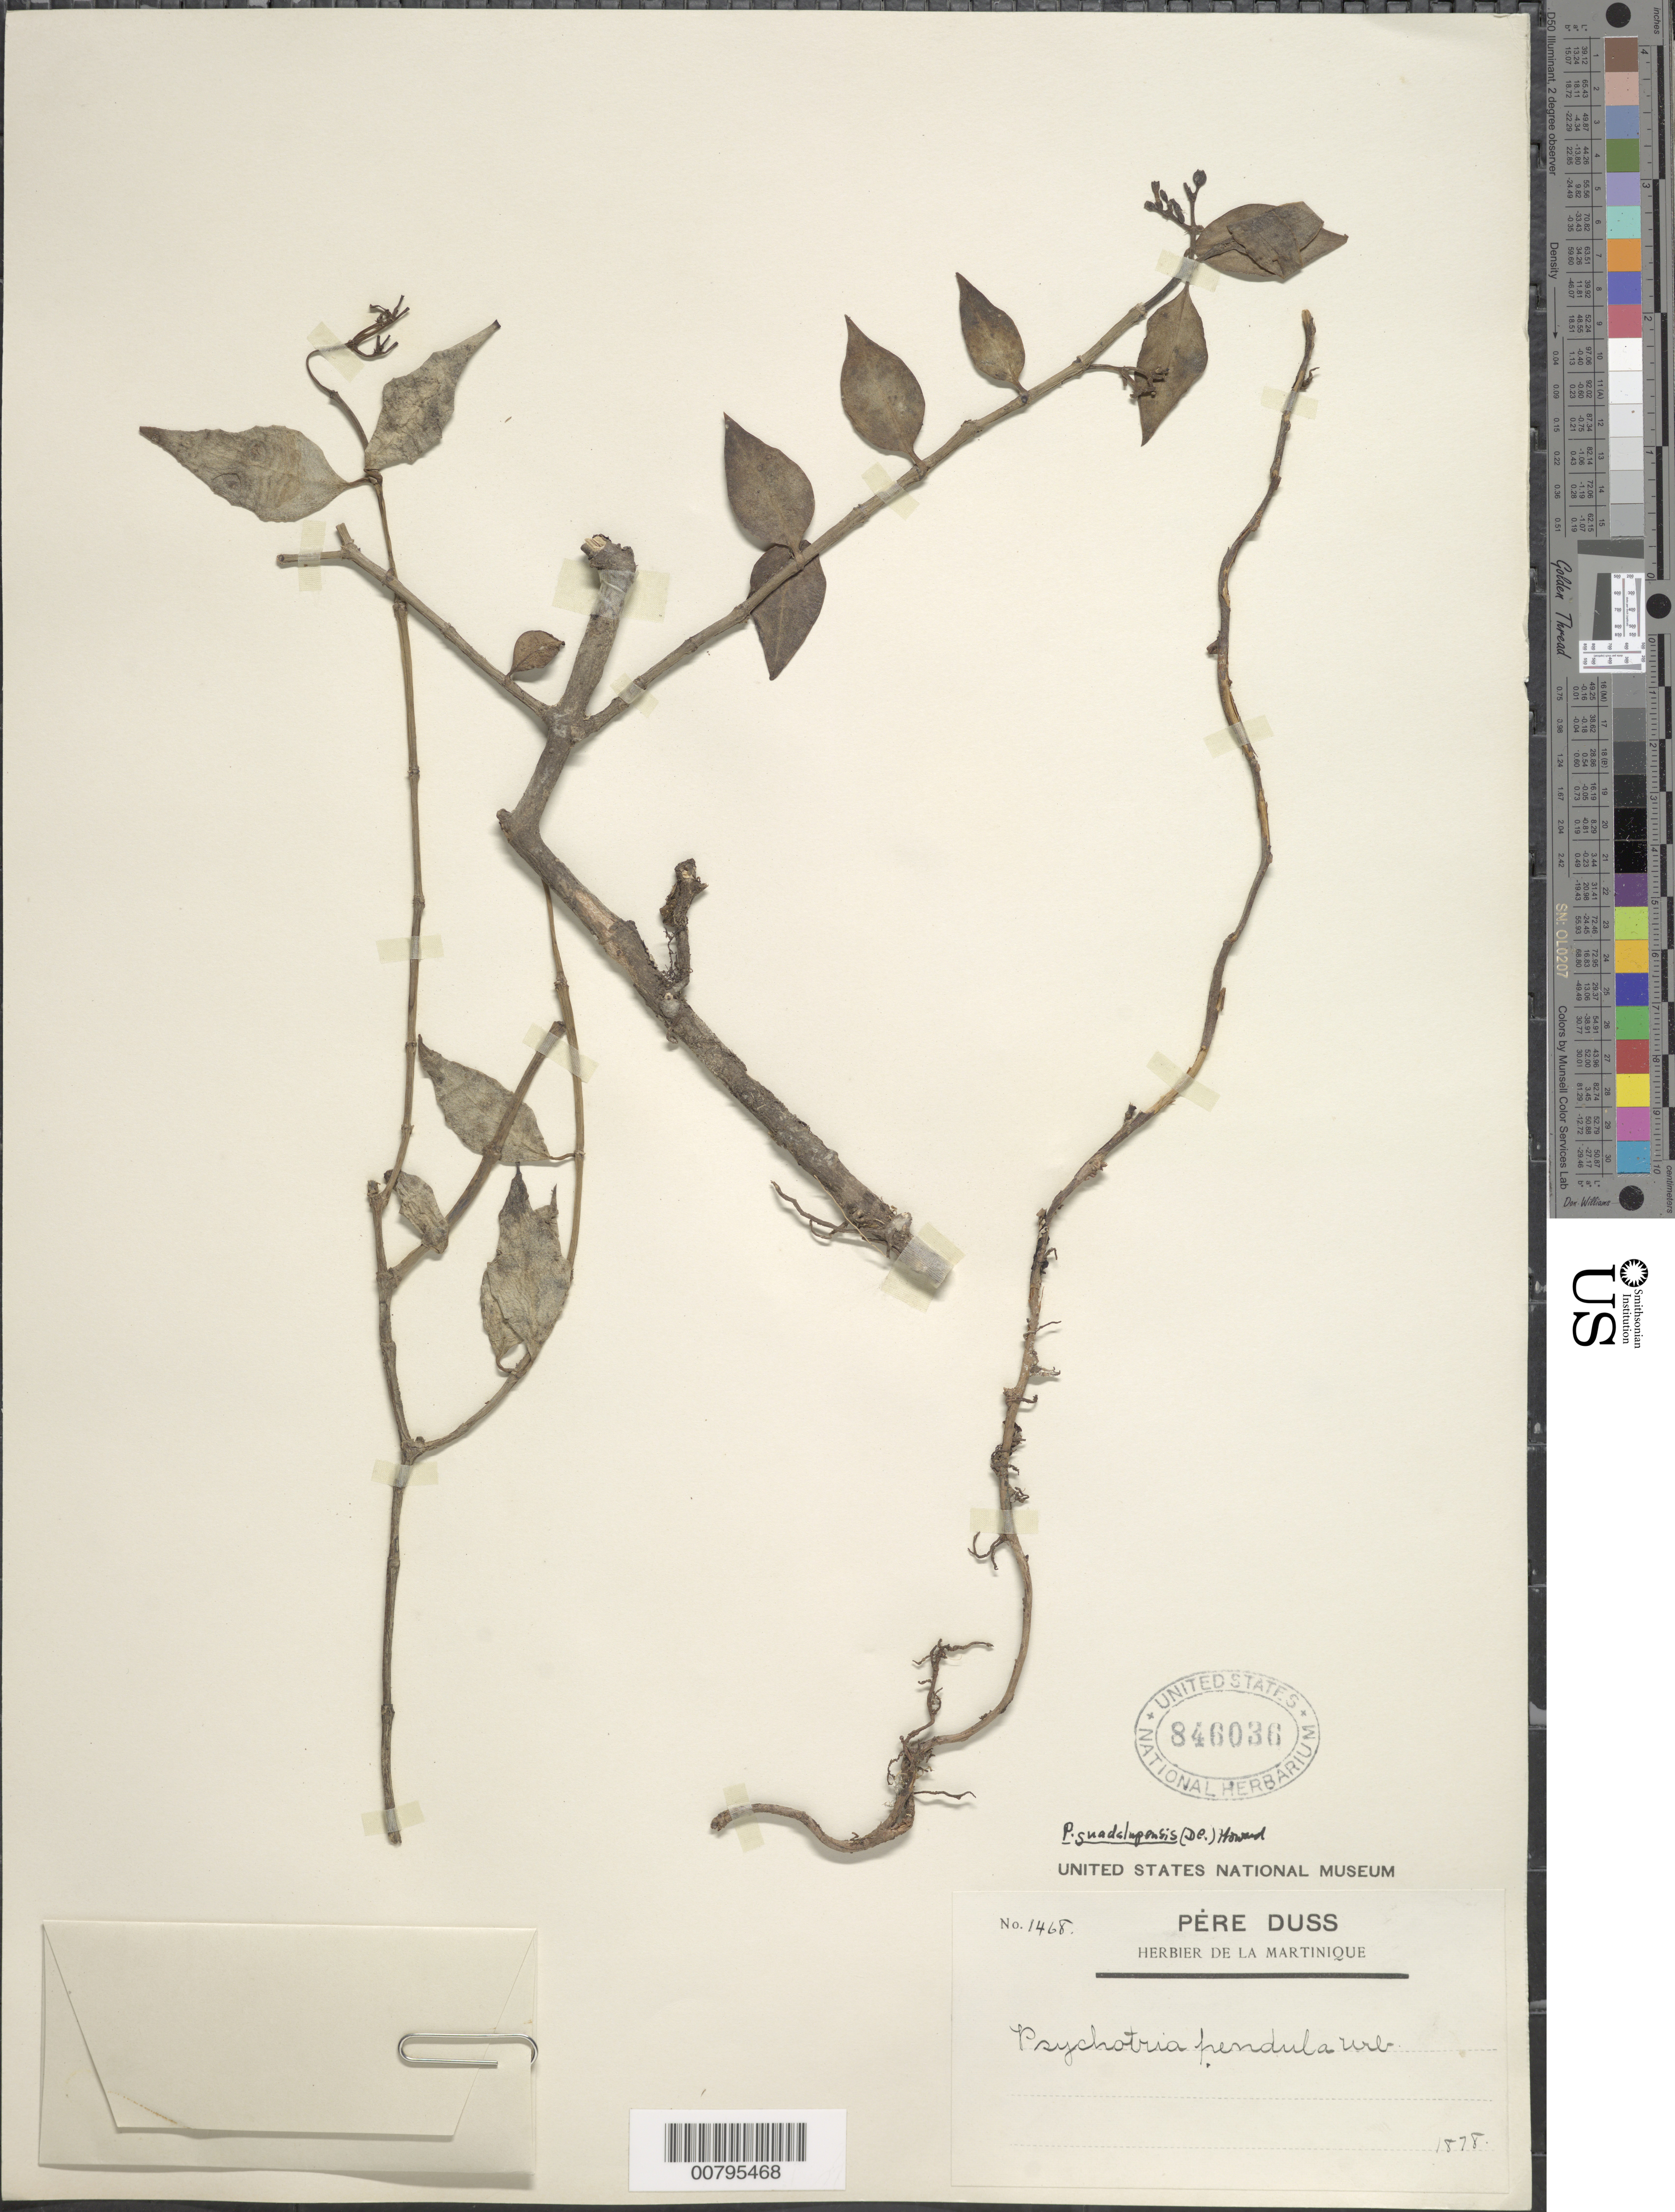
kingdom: Plantae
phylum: Tracheophyta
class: Magnoliopsida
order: Gentianales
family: Rubiaceae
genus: Notopleura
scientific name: Notopleura guadalupensis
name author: (DC.) C.M. Taylor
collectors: Père Duss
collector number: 1468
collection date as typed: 1878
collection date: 1878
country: Martinique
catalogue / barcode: US 846036